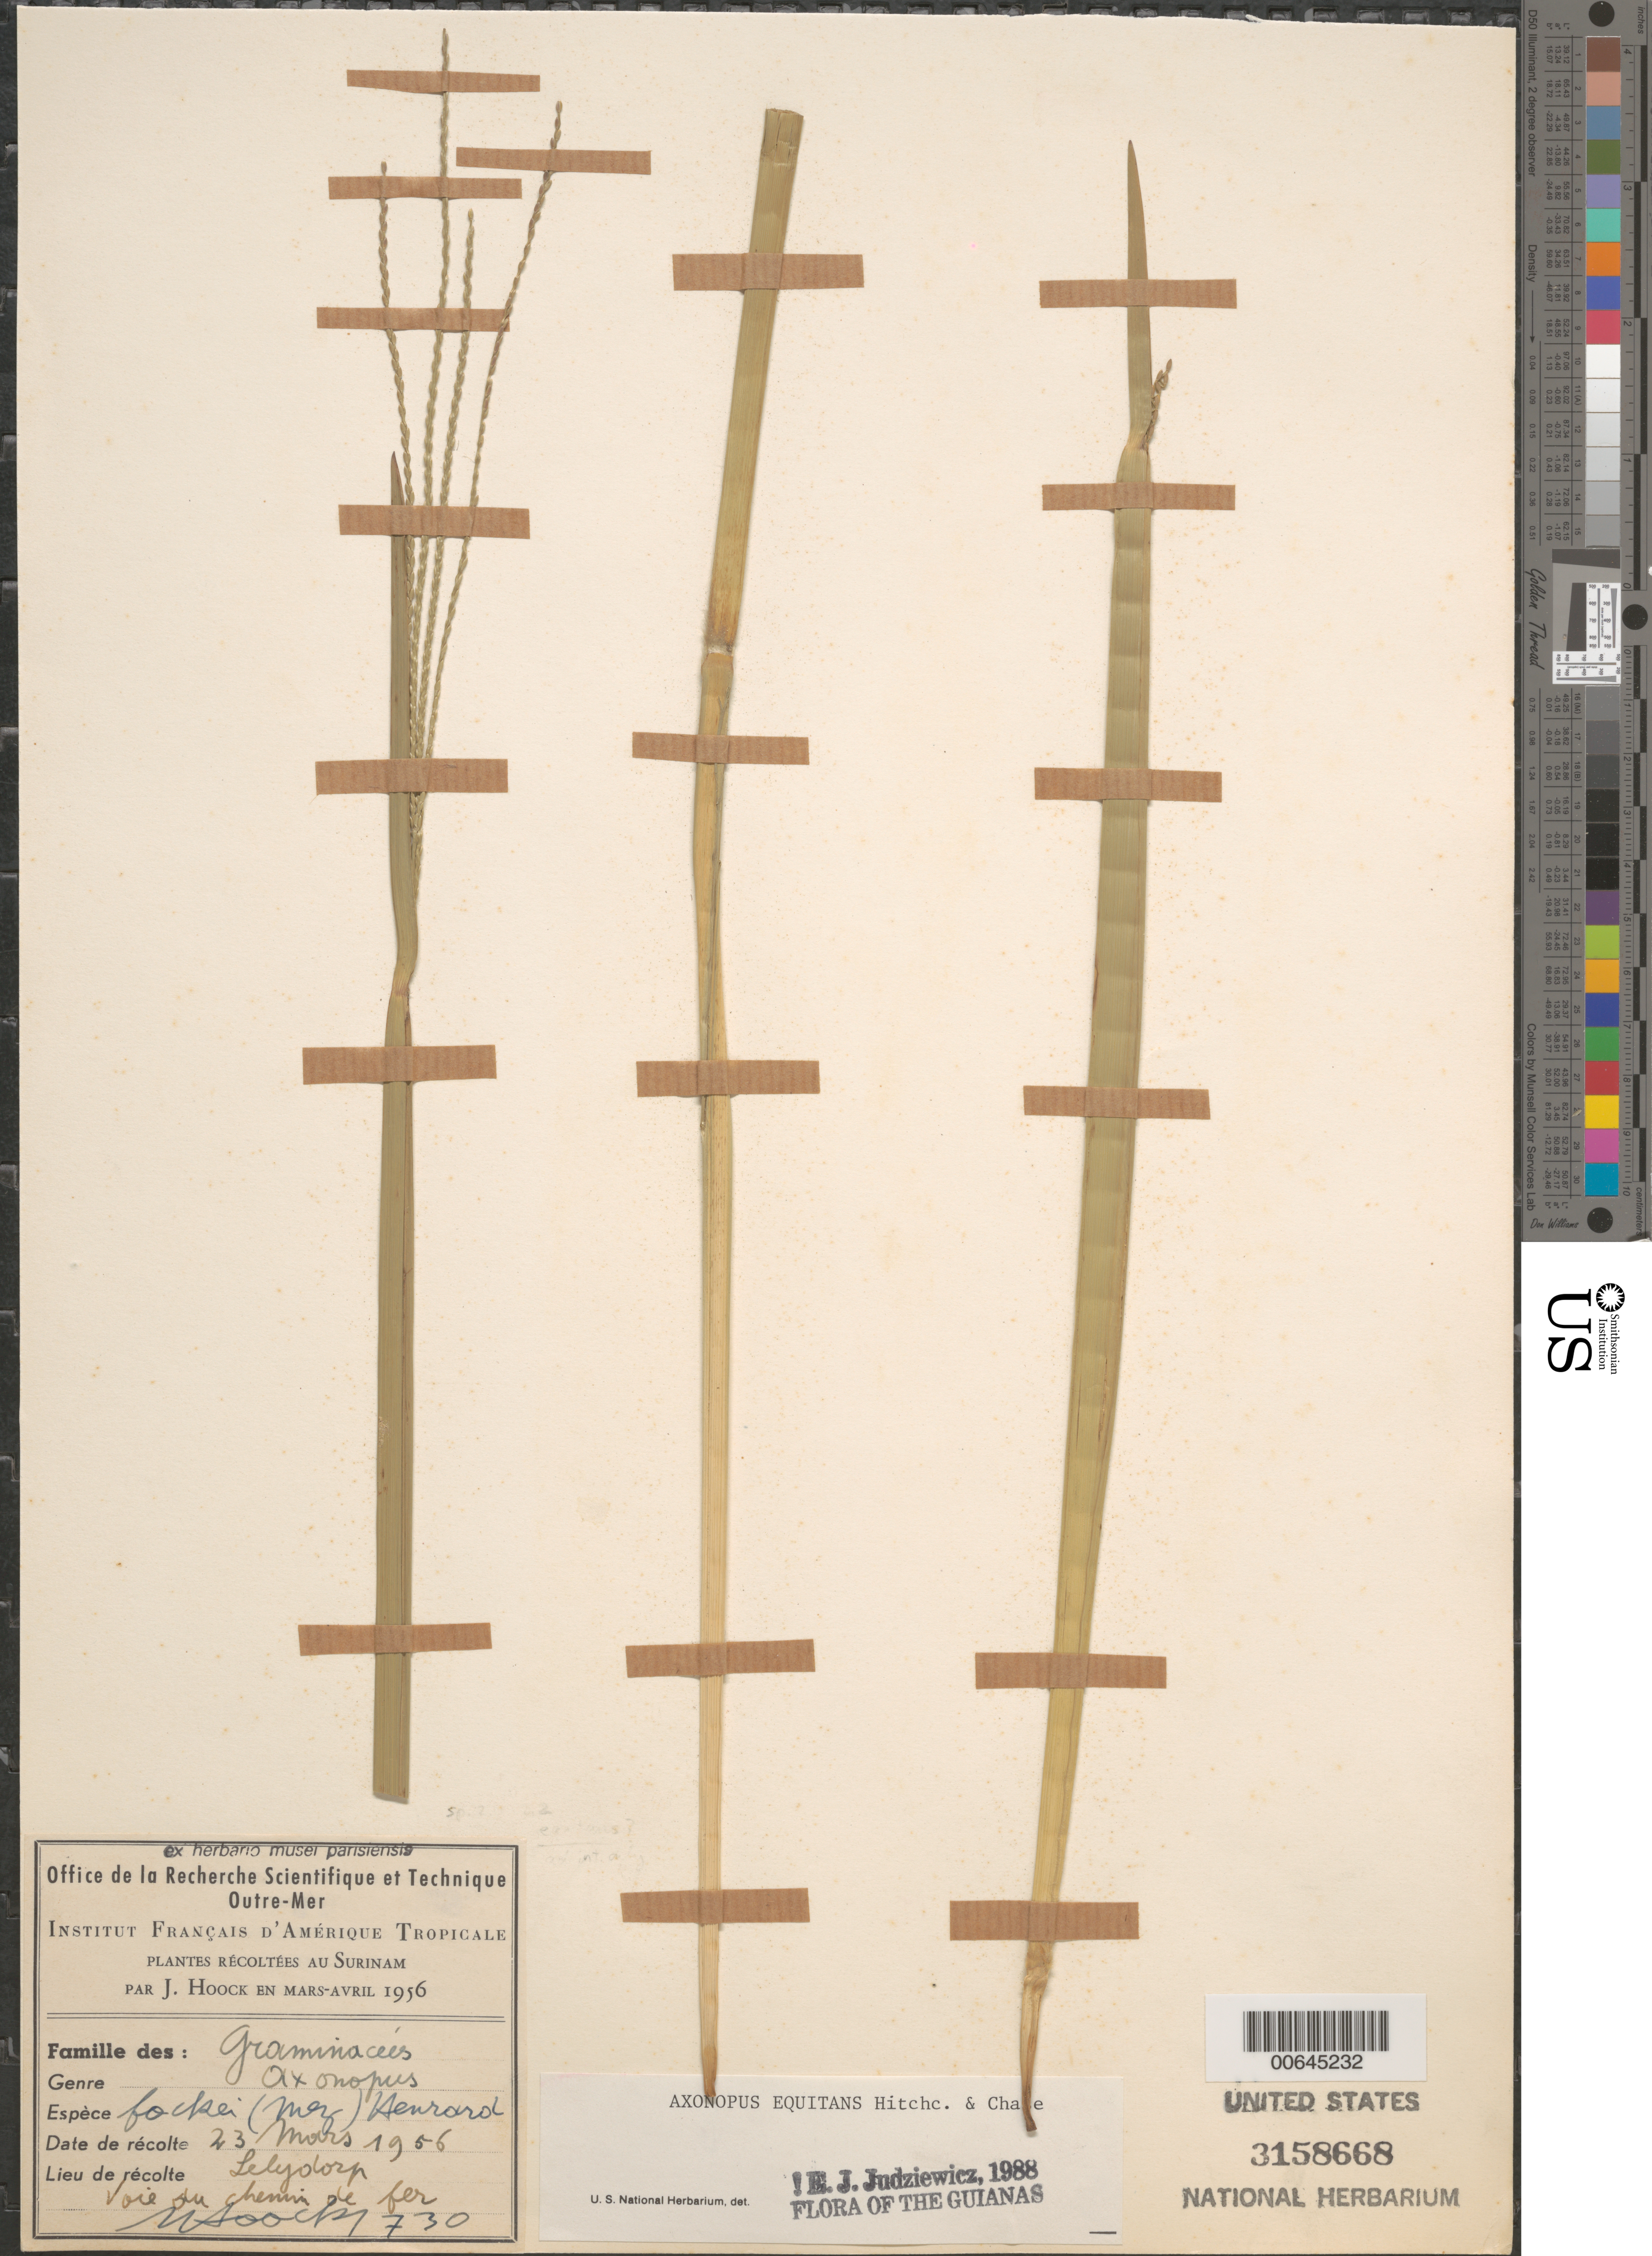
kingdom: Plantae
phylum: Tracheophyta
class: Liliopsida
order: Poales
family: Poaceae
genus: Axonopus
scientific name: Axonopus equitans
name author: Hitchc. & Chase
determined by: Judziewicz, E. J.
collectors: J. Hoock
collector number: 730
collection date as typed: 23-Mar-56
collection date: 1956-03-23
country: Suriname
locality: Lelydorp, voie du chemin de fer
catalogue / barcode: US 3158668